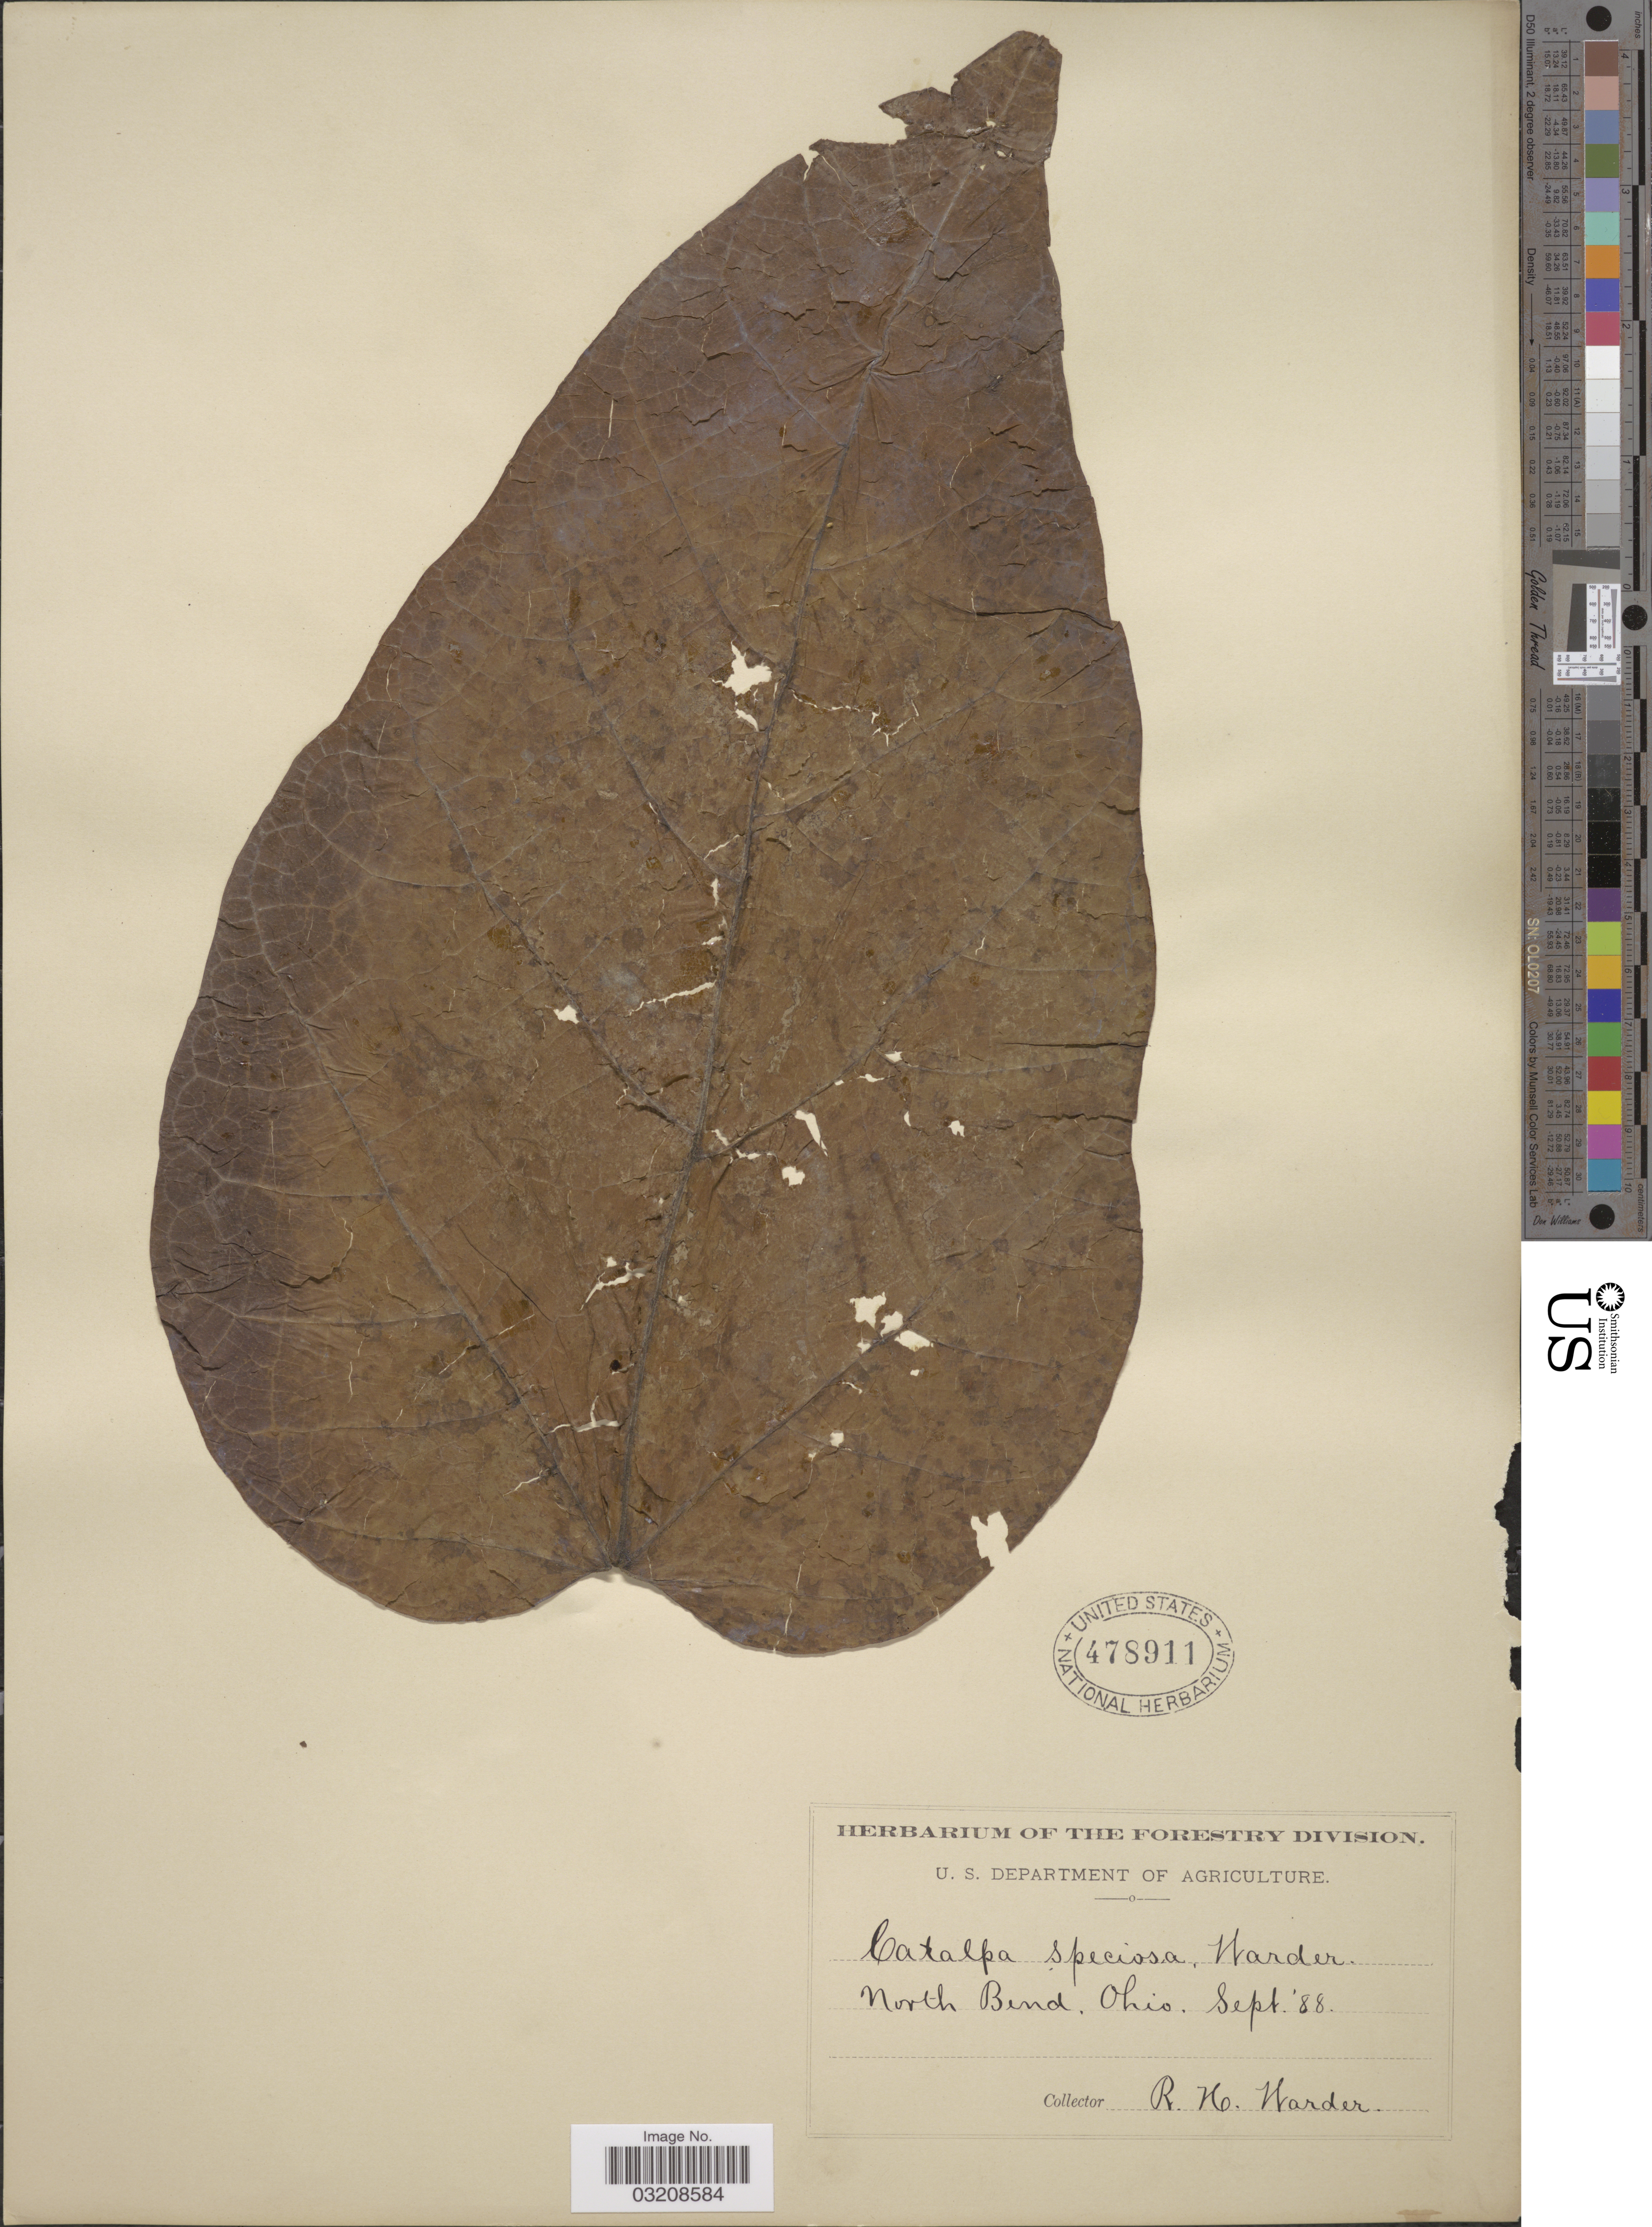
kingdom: Plantae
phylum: Tracheophyta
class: Magnoliopsida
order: Lamiales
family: Bignoniaceae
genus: Catalpa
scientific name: Catalpa speciosa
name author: (Warder) Warder ex Engelm.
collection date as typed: Transcribed d/m/y: /9/88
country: United States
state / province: Ohio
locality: North Bend.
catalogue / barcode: US 478911